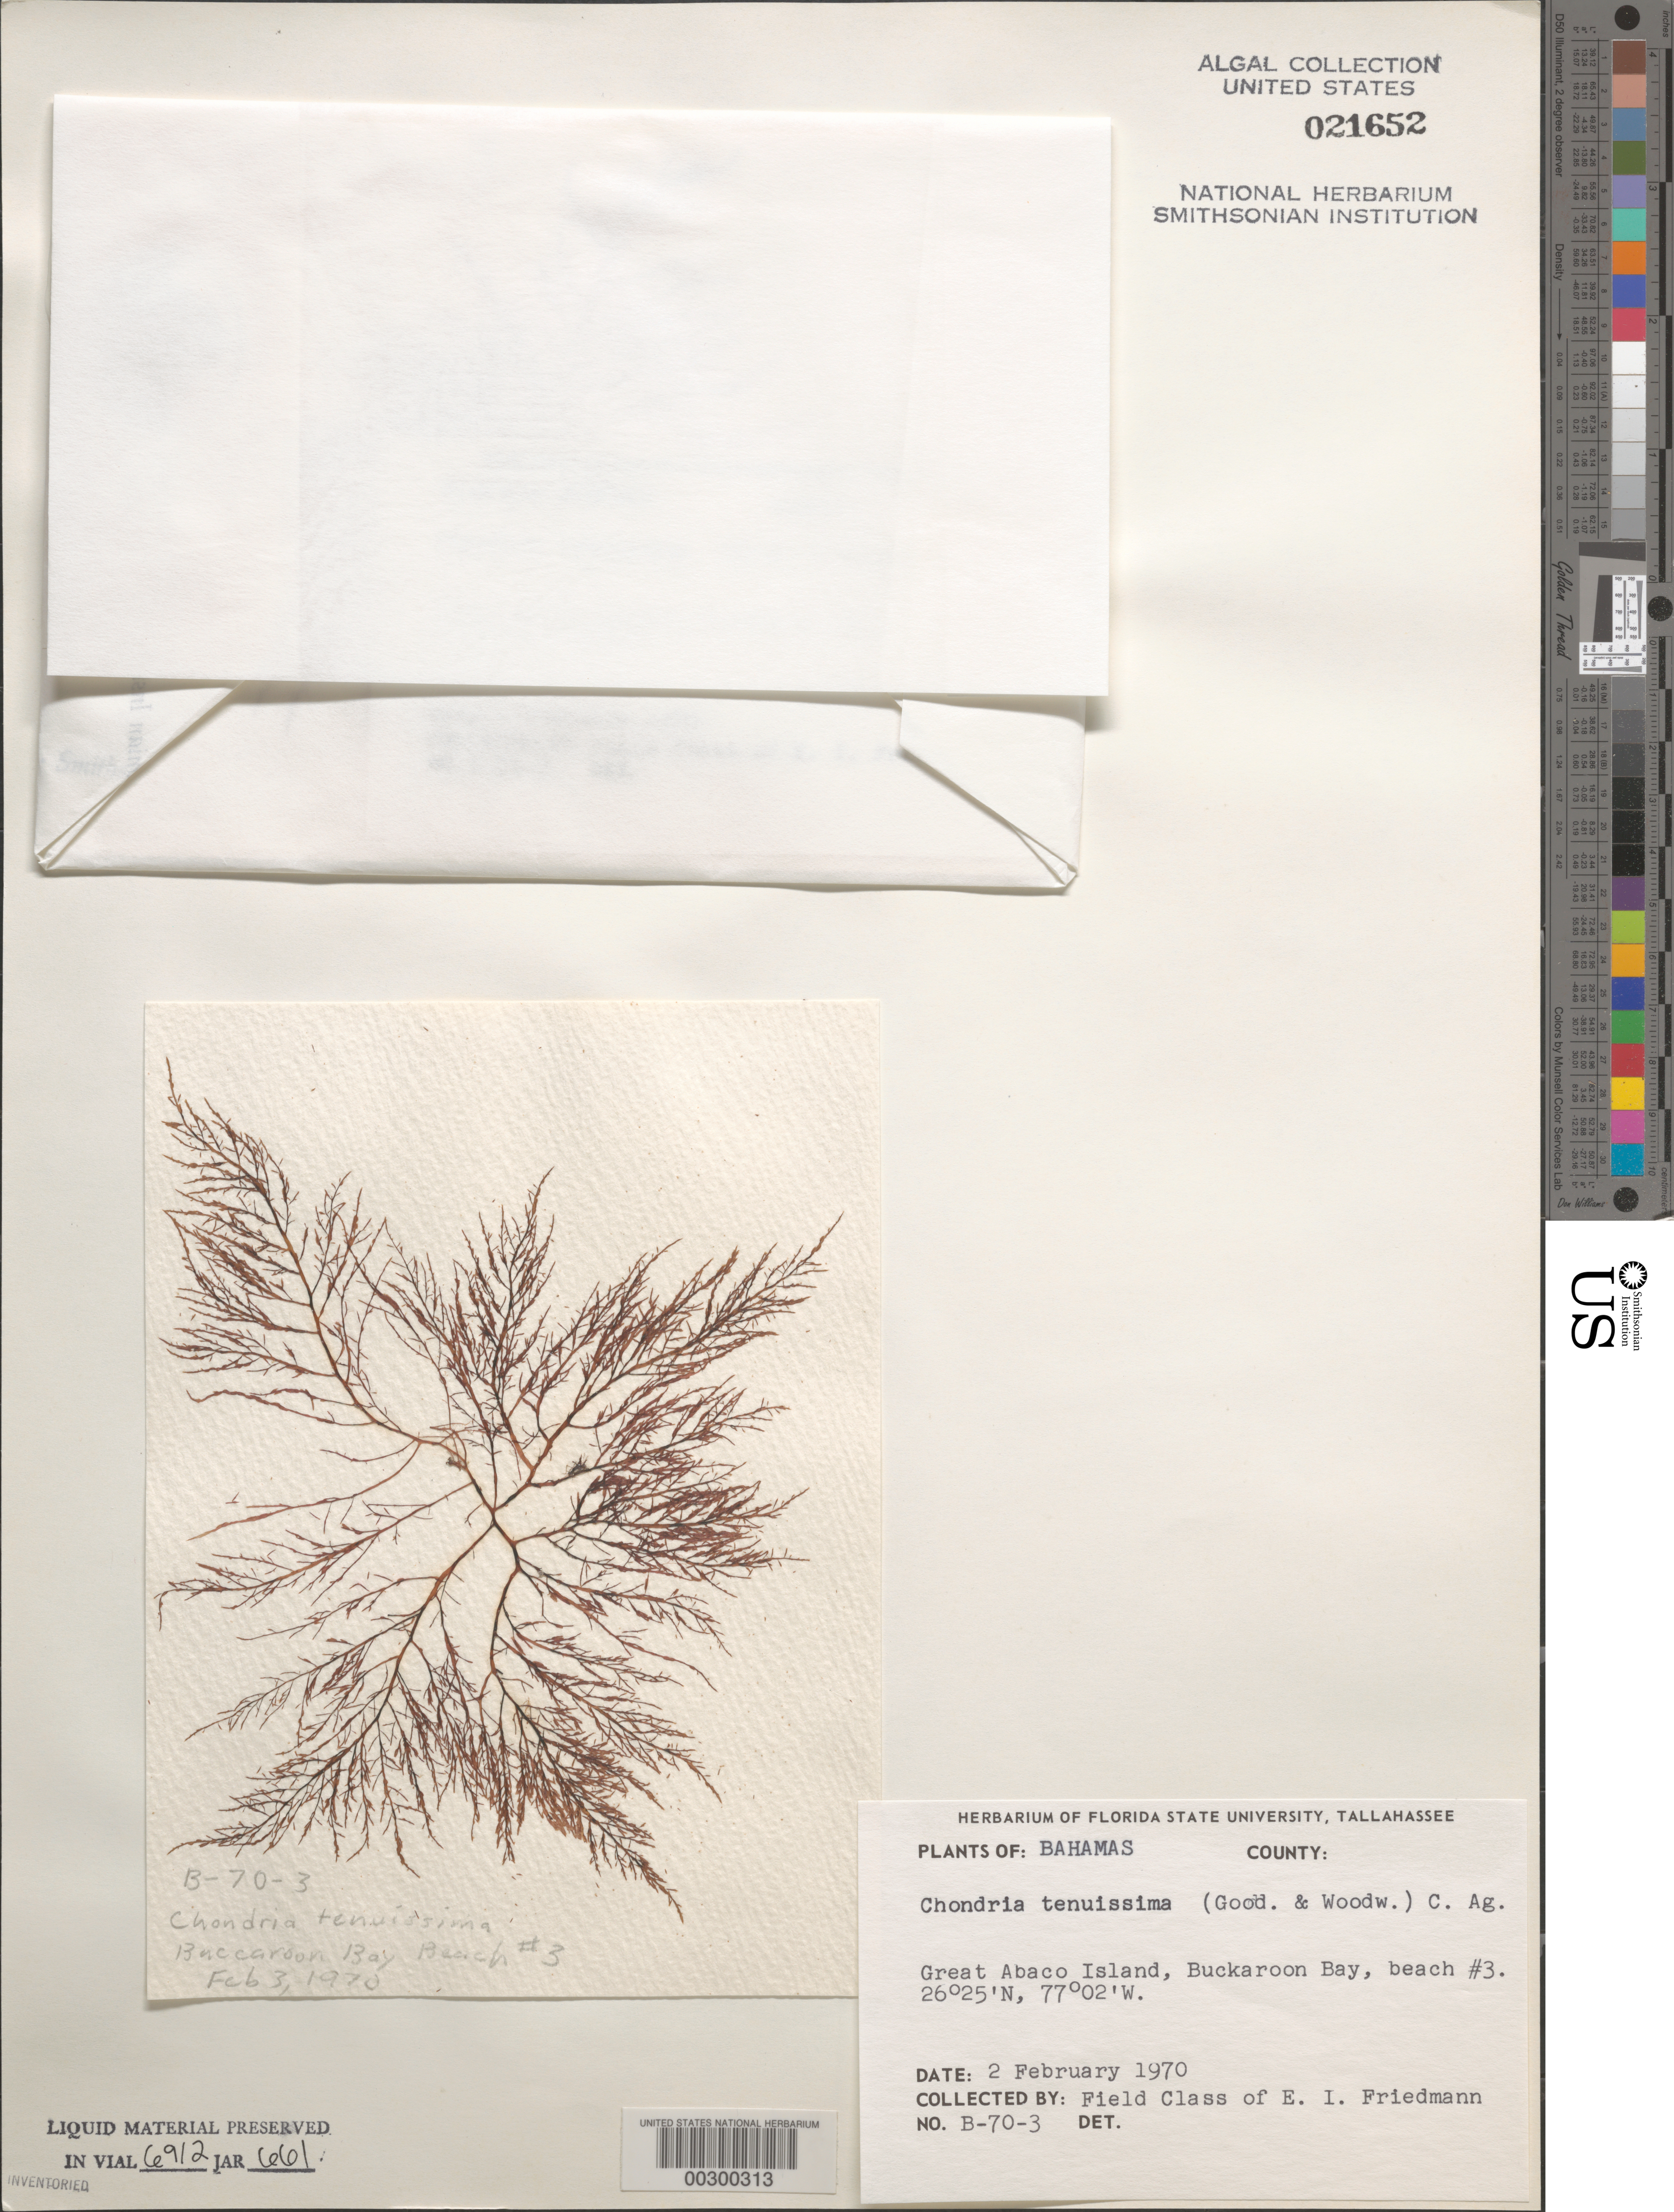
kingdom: Plantae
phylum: Rhodophyta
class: Florideophyceae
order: Ceramiales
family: Rhodomelaceae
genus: Chondria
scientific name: Chondria capillaris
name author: M.J. Wynne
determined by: Algae name updating Project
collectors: E. Friedmann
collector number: B-70-3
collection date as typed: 02 Feb 1970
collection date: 1970-02-02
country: Bahamas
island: Great Abaco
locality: Buckaroon Bay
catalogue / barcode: US 21652